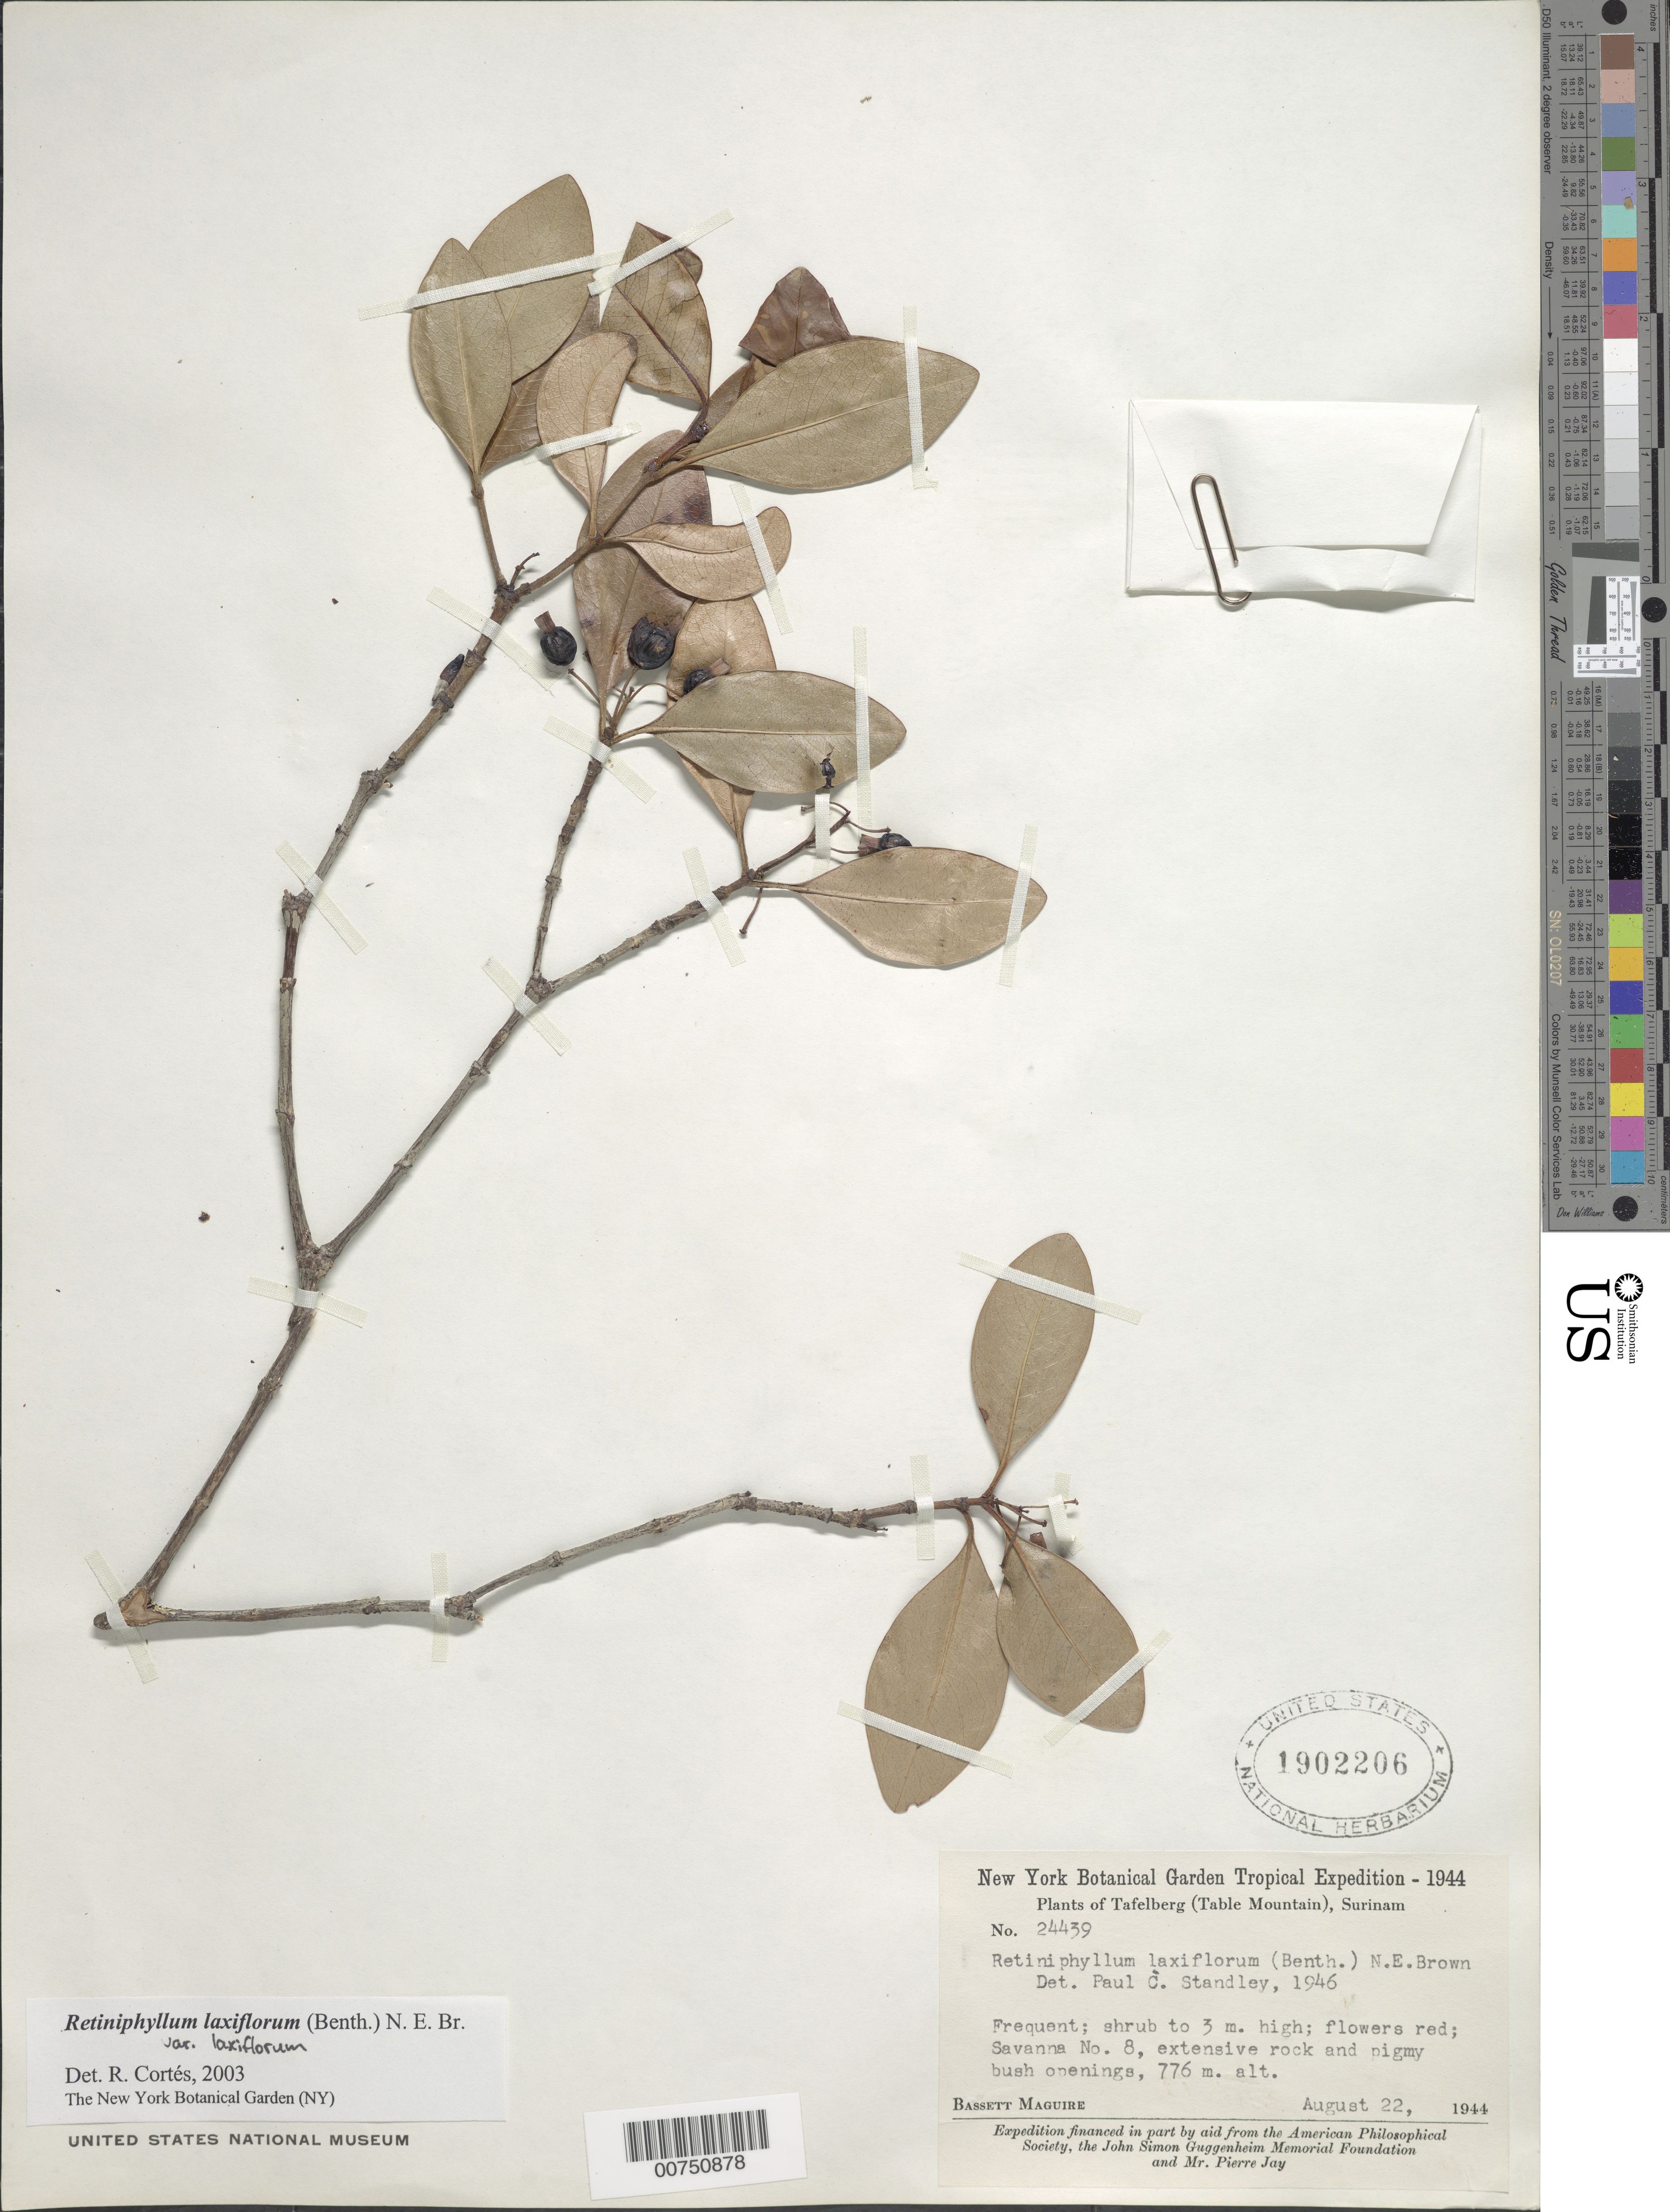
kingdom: Plantae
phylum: Tracheophyta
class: Magnoliopsida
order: Gentianales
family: Rubiaceae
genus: Retiniphyllum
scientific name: Retiniphyllum laxiflorum var. laxiflorum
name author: (Benth.) N.E. Br.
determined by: Cortes R., G.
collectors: B. Maguire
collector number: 24439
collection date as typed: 22-Aug-44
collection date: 1944-08-22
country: Suriname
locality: Tafelberg (Table Mountain), Savanna VIII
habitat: Extensive rock & pygmy bush openings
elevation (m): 776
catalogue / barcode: US 1902206